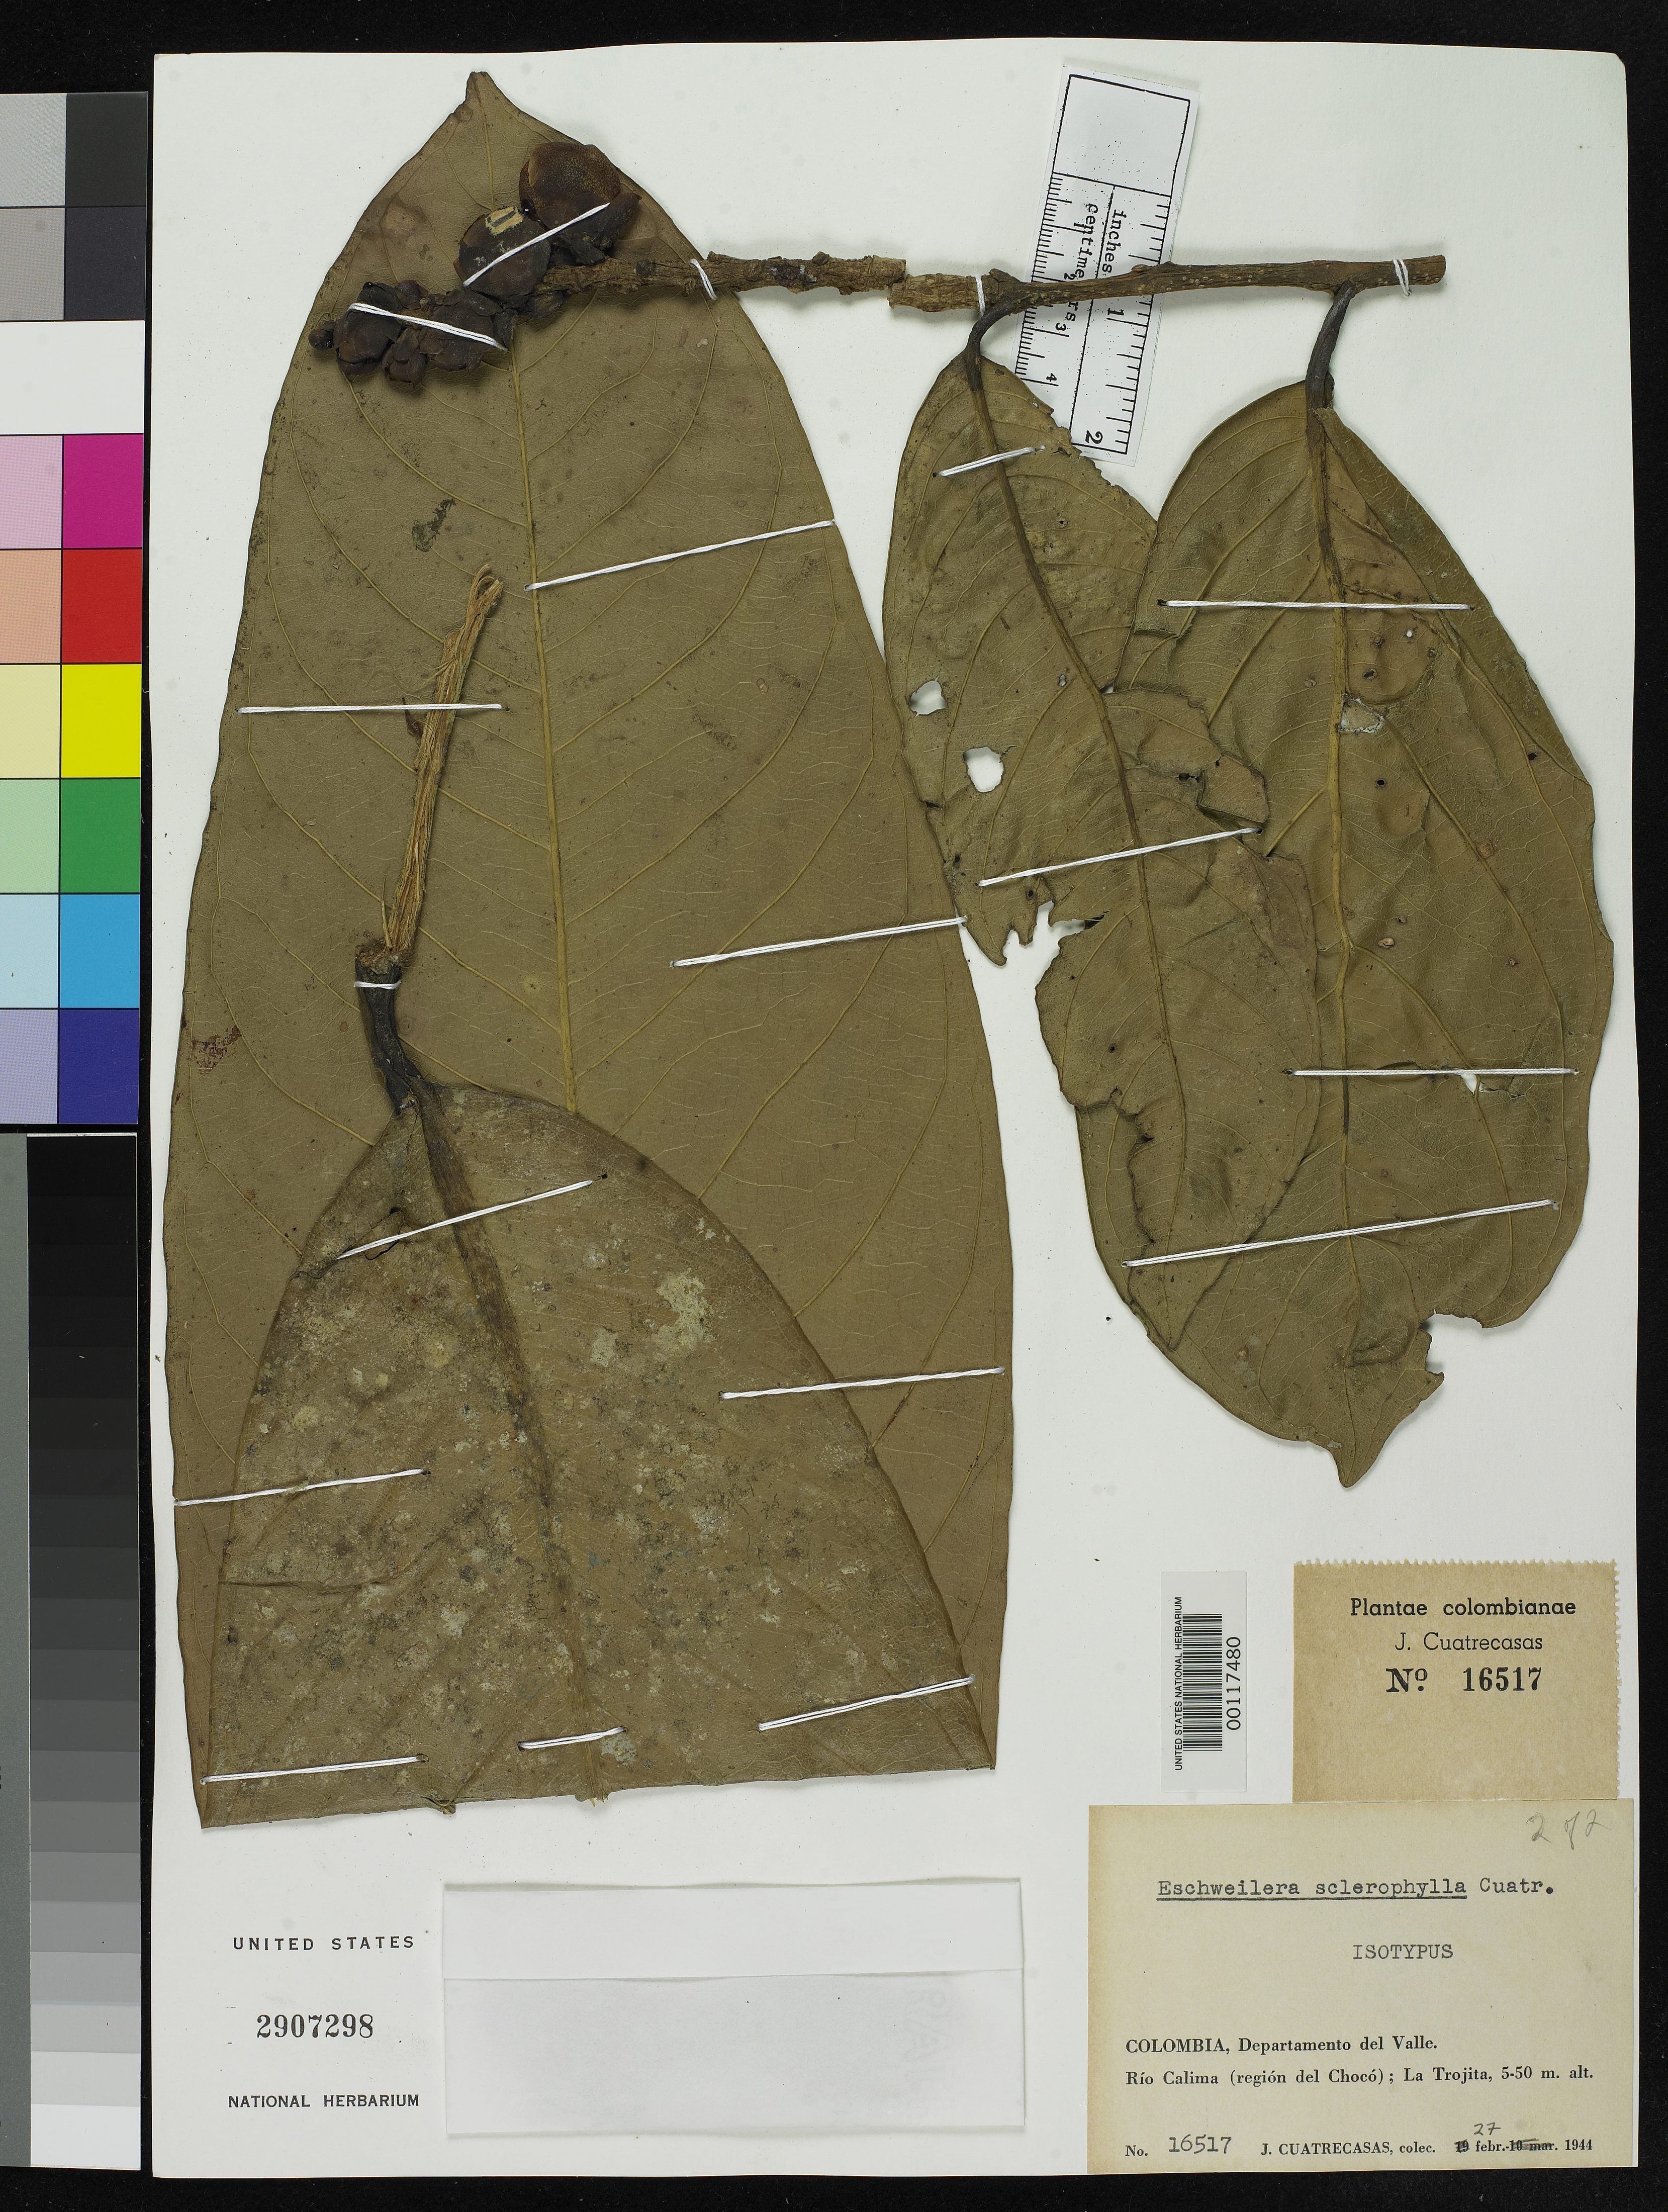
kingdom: Plantae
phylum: Tracheophyta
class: Magnoliopsida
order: Ericales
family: Lecythidaceae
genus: Eschweilera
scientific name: Eschweilera sclerophylla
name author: Cuatrec.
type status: Isotype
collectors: J. Cuatrecasas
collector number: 16517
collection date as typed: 27 Feb 1944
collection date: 1944-02-27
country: Colombia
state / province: Valle del Cauca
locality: Rio Calima, La Tojita.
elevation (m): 5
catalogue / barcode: US 2907299